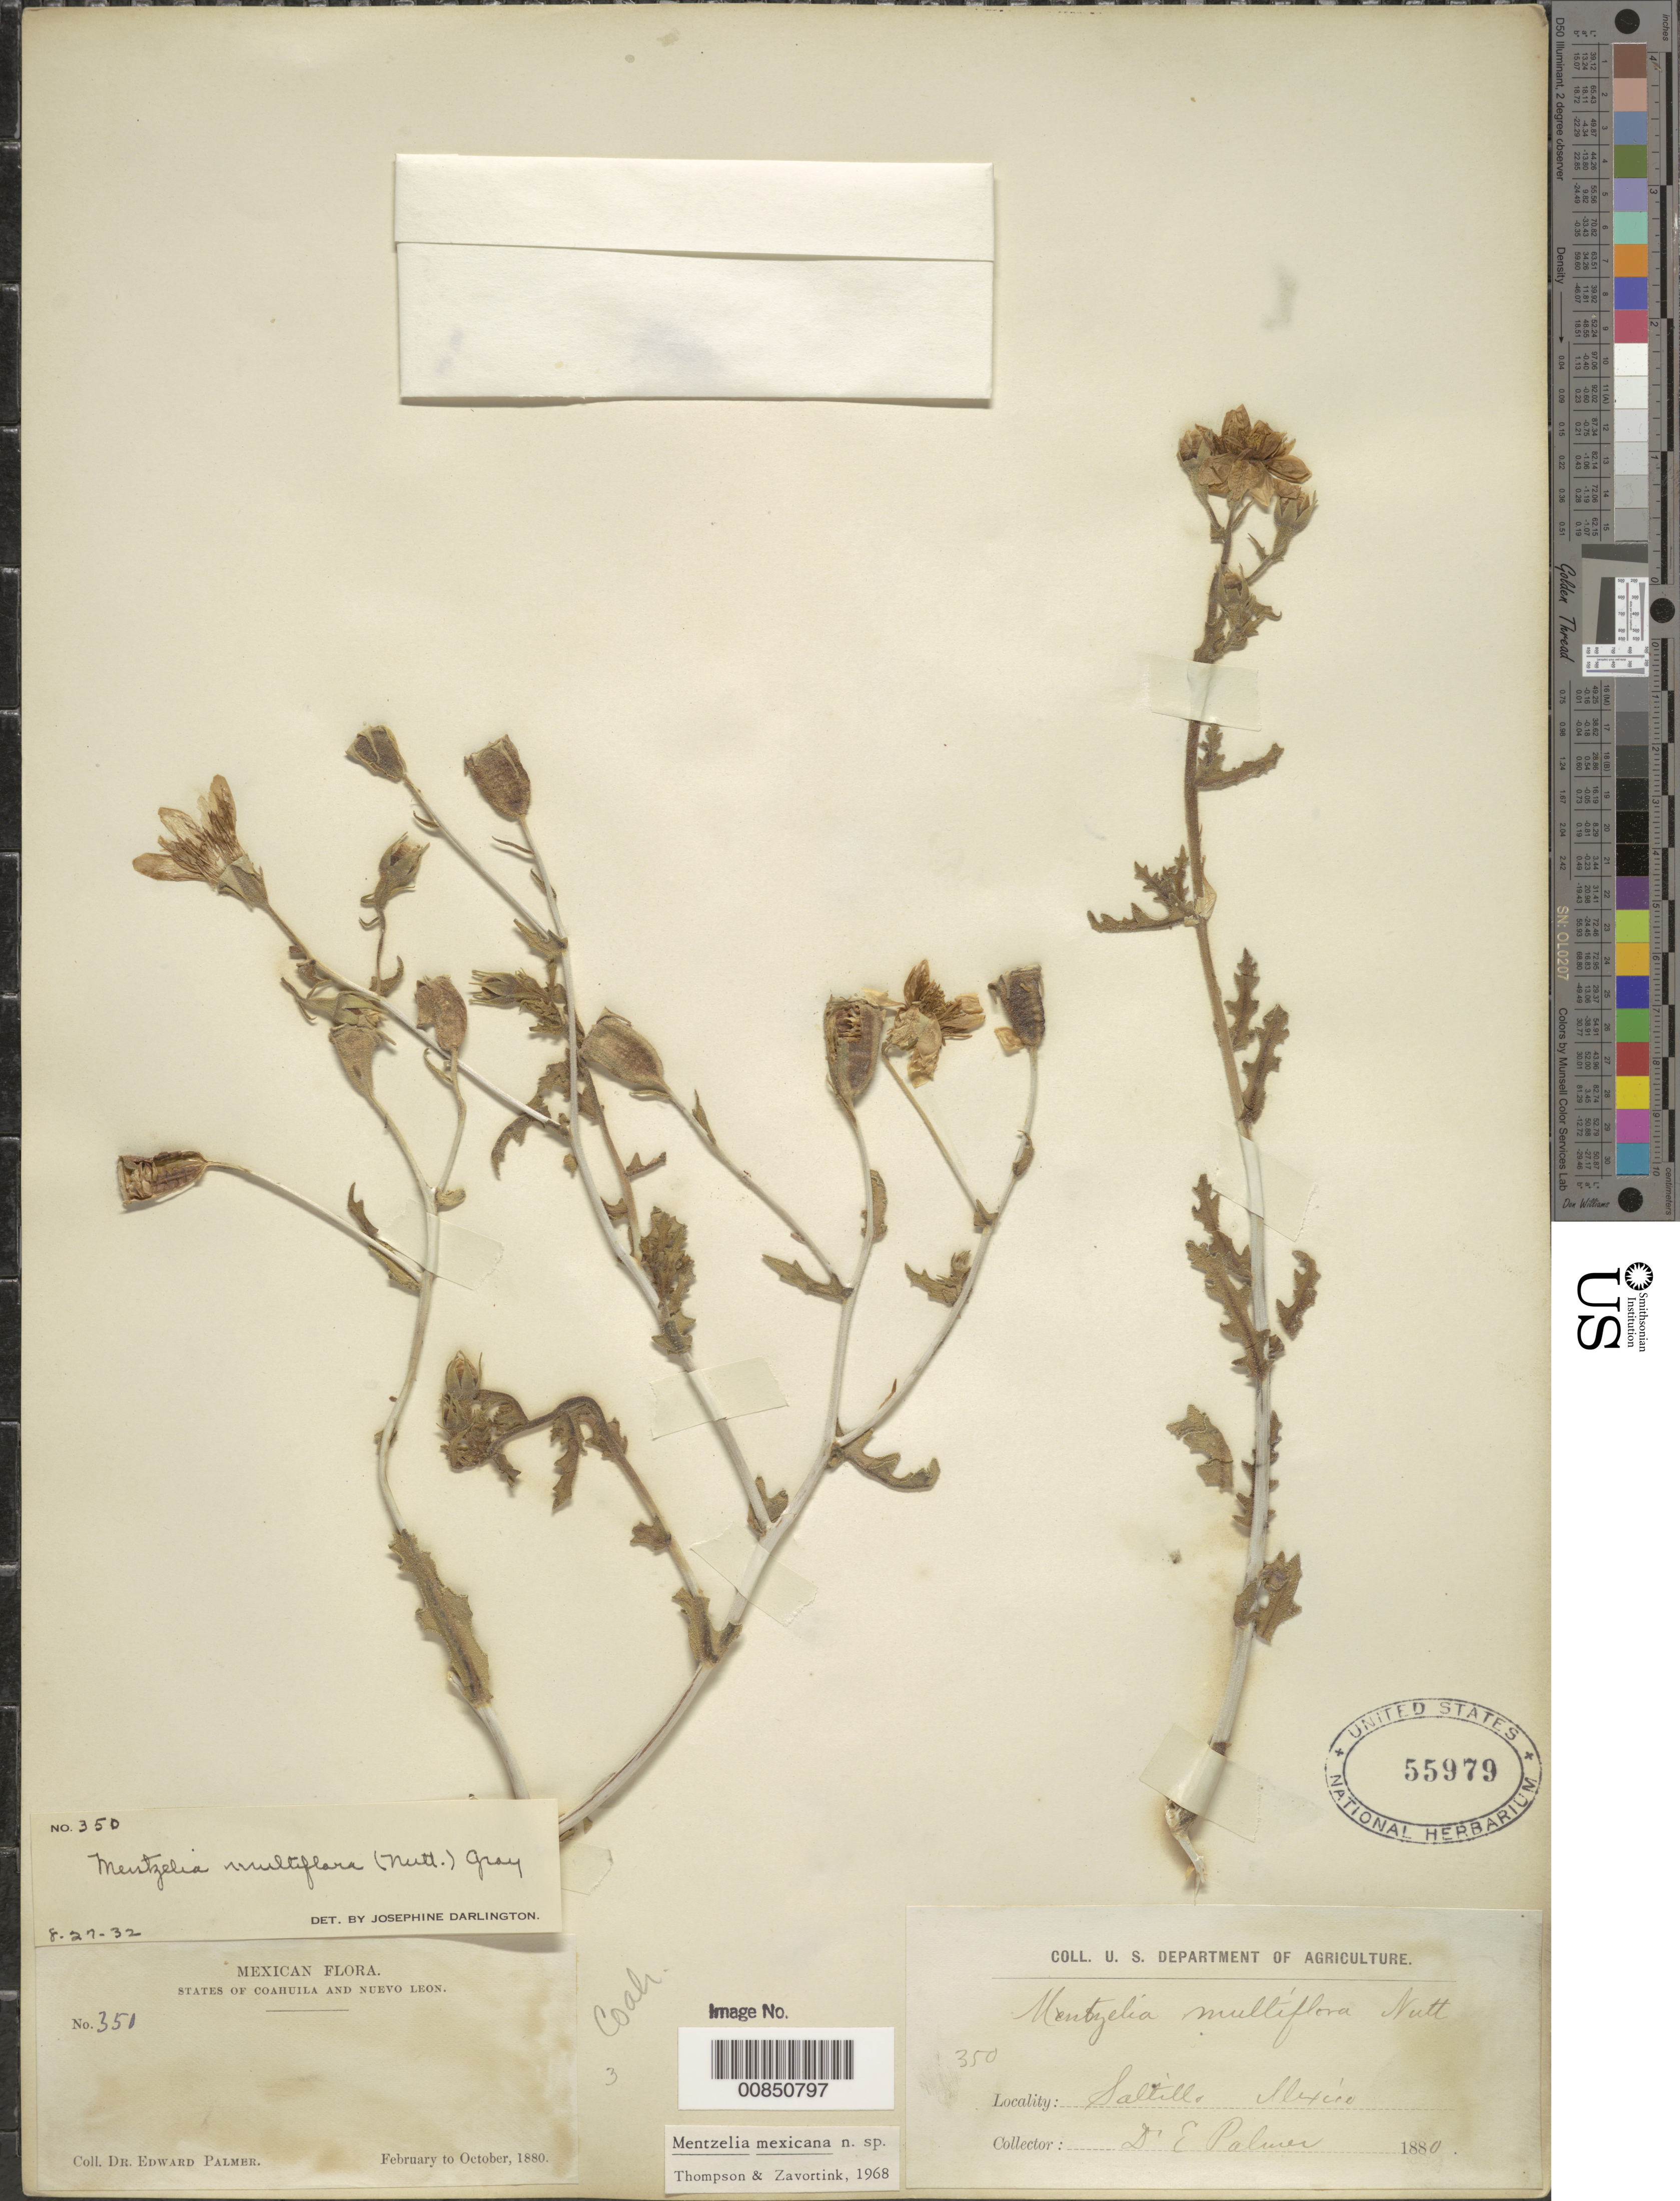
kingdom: Plantae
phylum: Tracheophyta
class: Magnoliopsida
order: Cornales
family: Loasaceae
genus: Mentzelia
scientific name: Mentzelia mexicana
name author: H.J. Thomps. & Zavort.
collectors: E. Palmer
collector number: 350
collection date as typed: Feb 1880 to -- Oct 1880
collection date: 1880-02/1880-10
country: Mexico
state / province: Coahuila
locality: Saltillo, Coahuila.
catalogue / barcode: US 55979